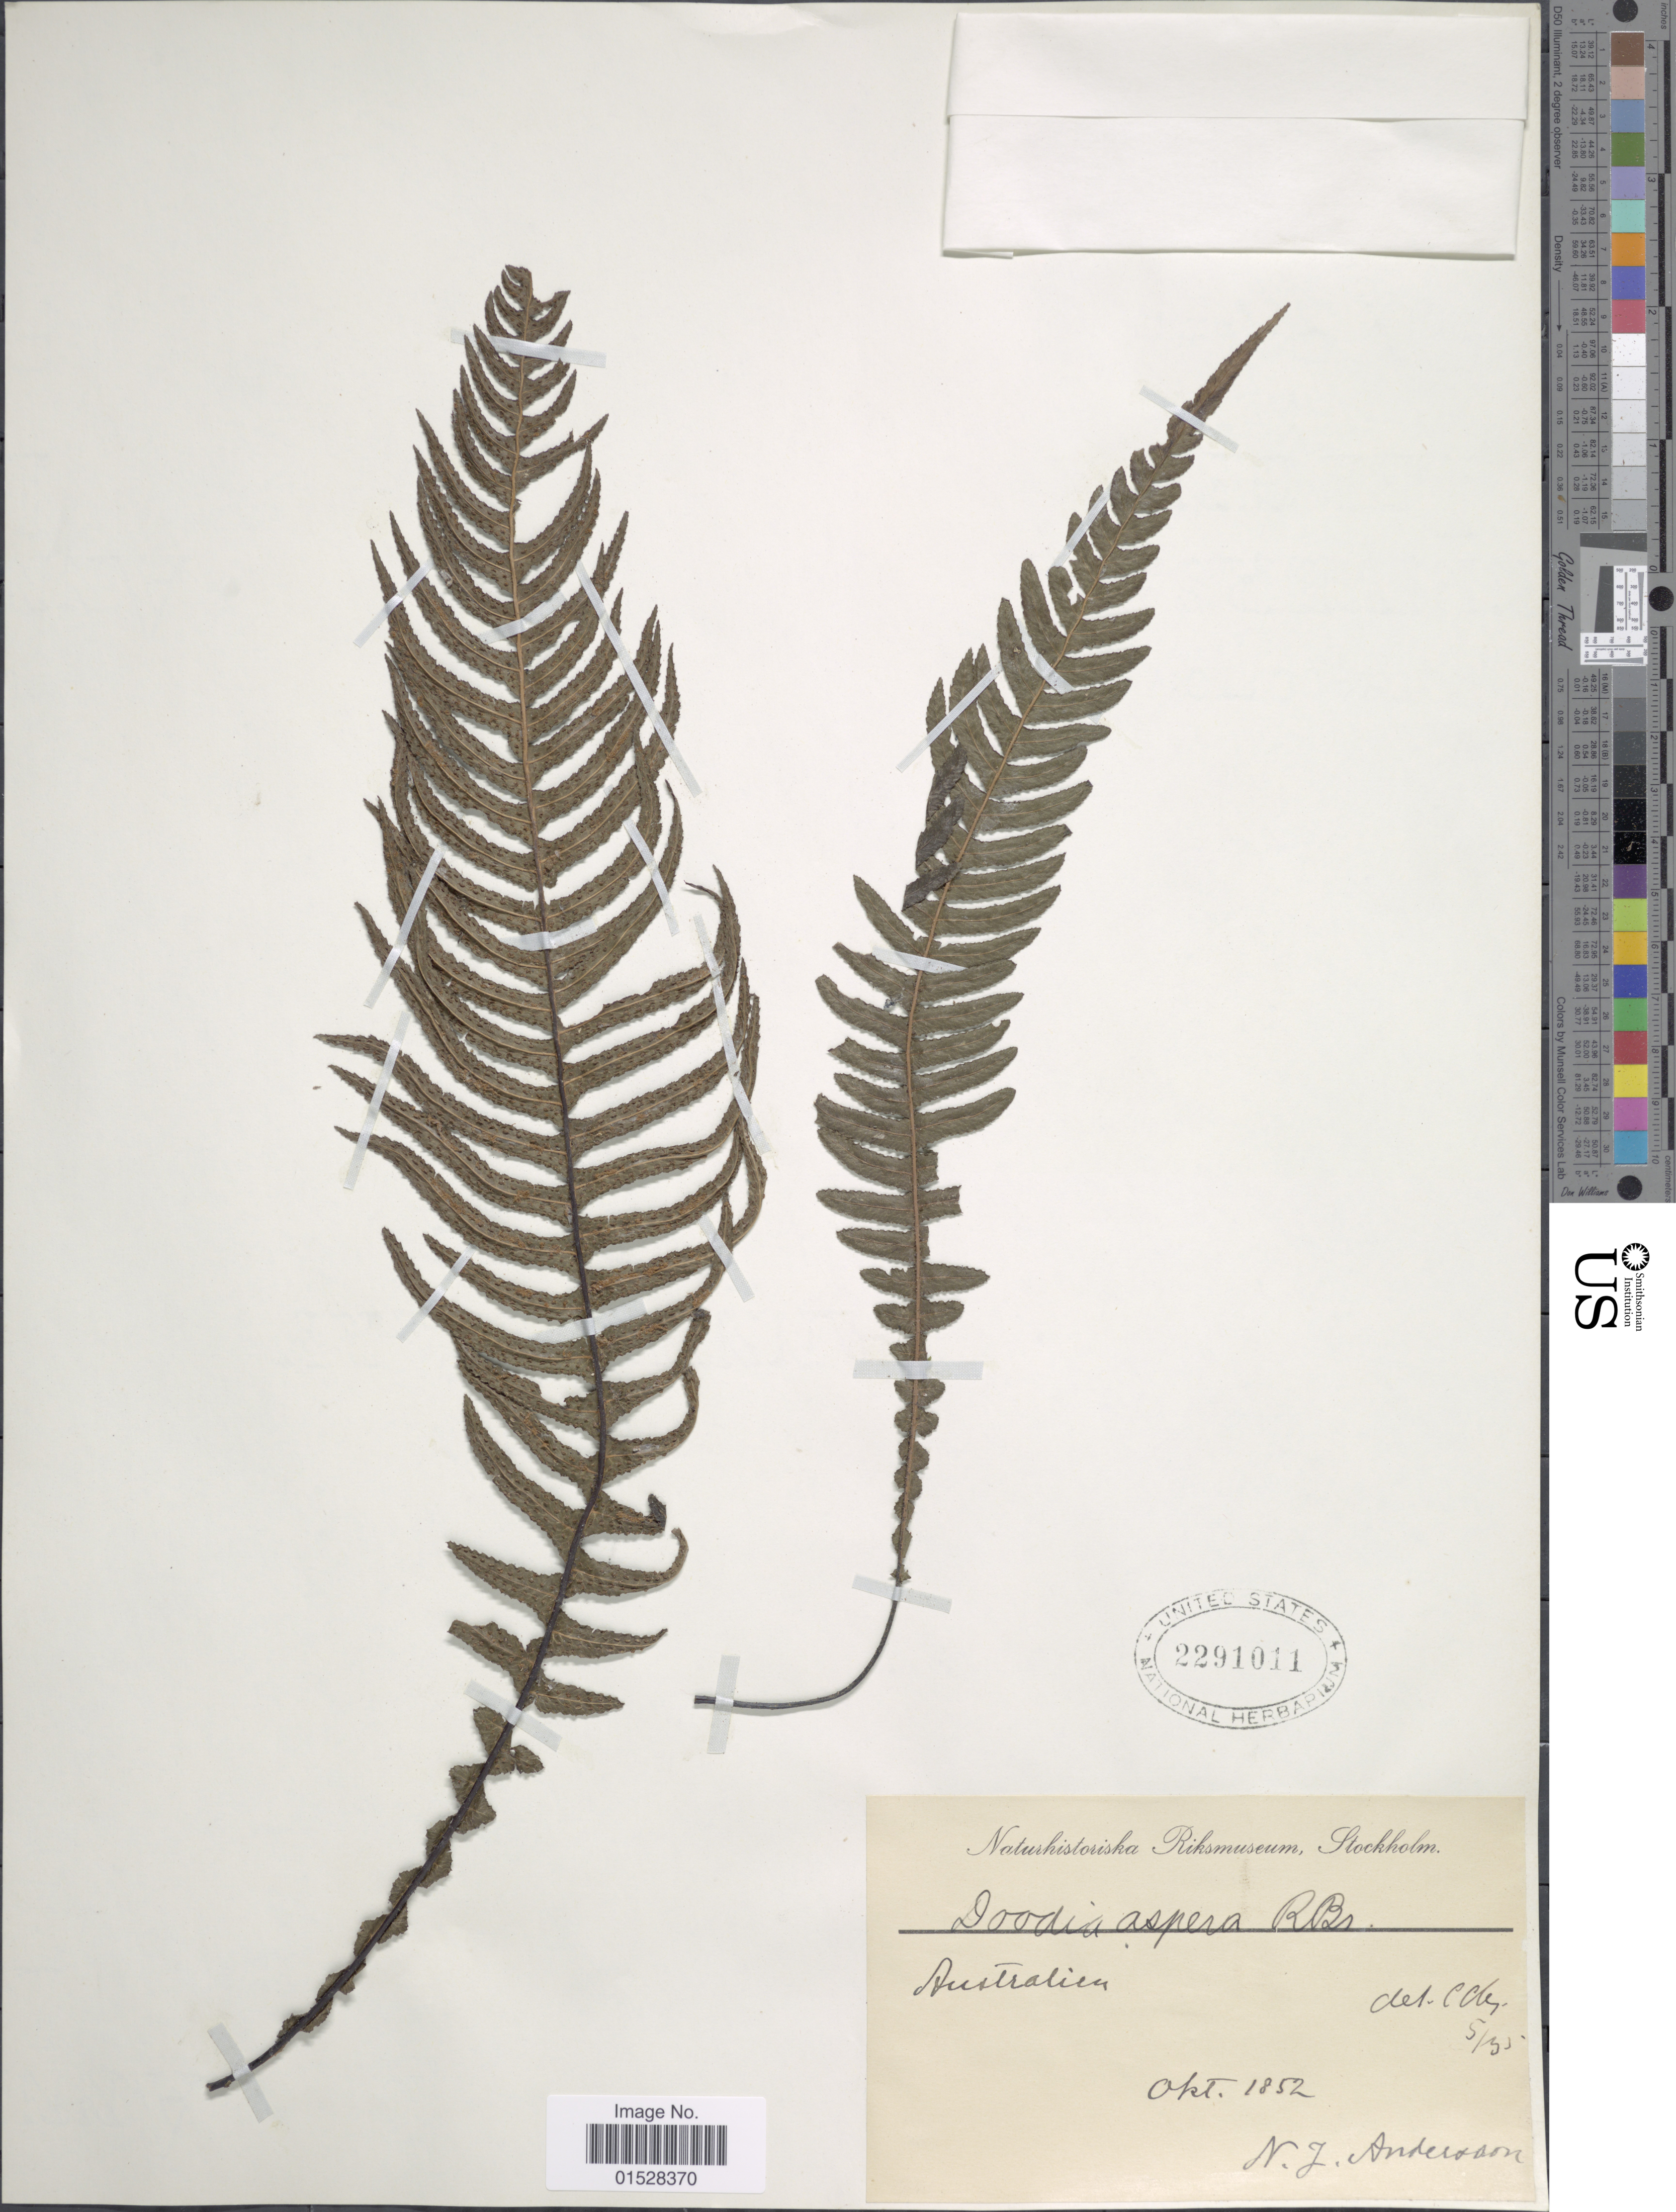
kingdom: Plantae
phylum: Tracheophyta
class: Polypodiopsida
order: Polypodiales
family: Blechnaceae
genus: Blechnum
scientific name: Blechnum neohollandicum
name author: Christenh.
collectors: N. J. Andersson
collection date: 1852-10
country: Australia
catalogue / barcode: US 2291011